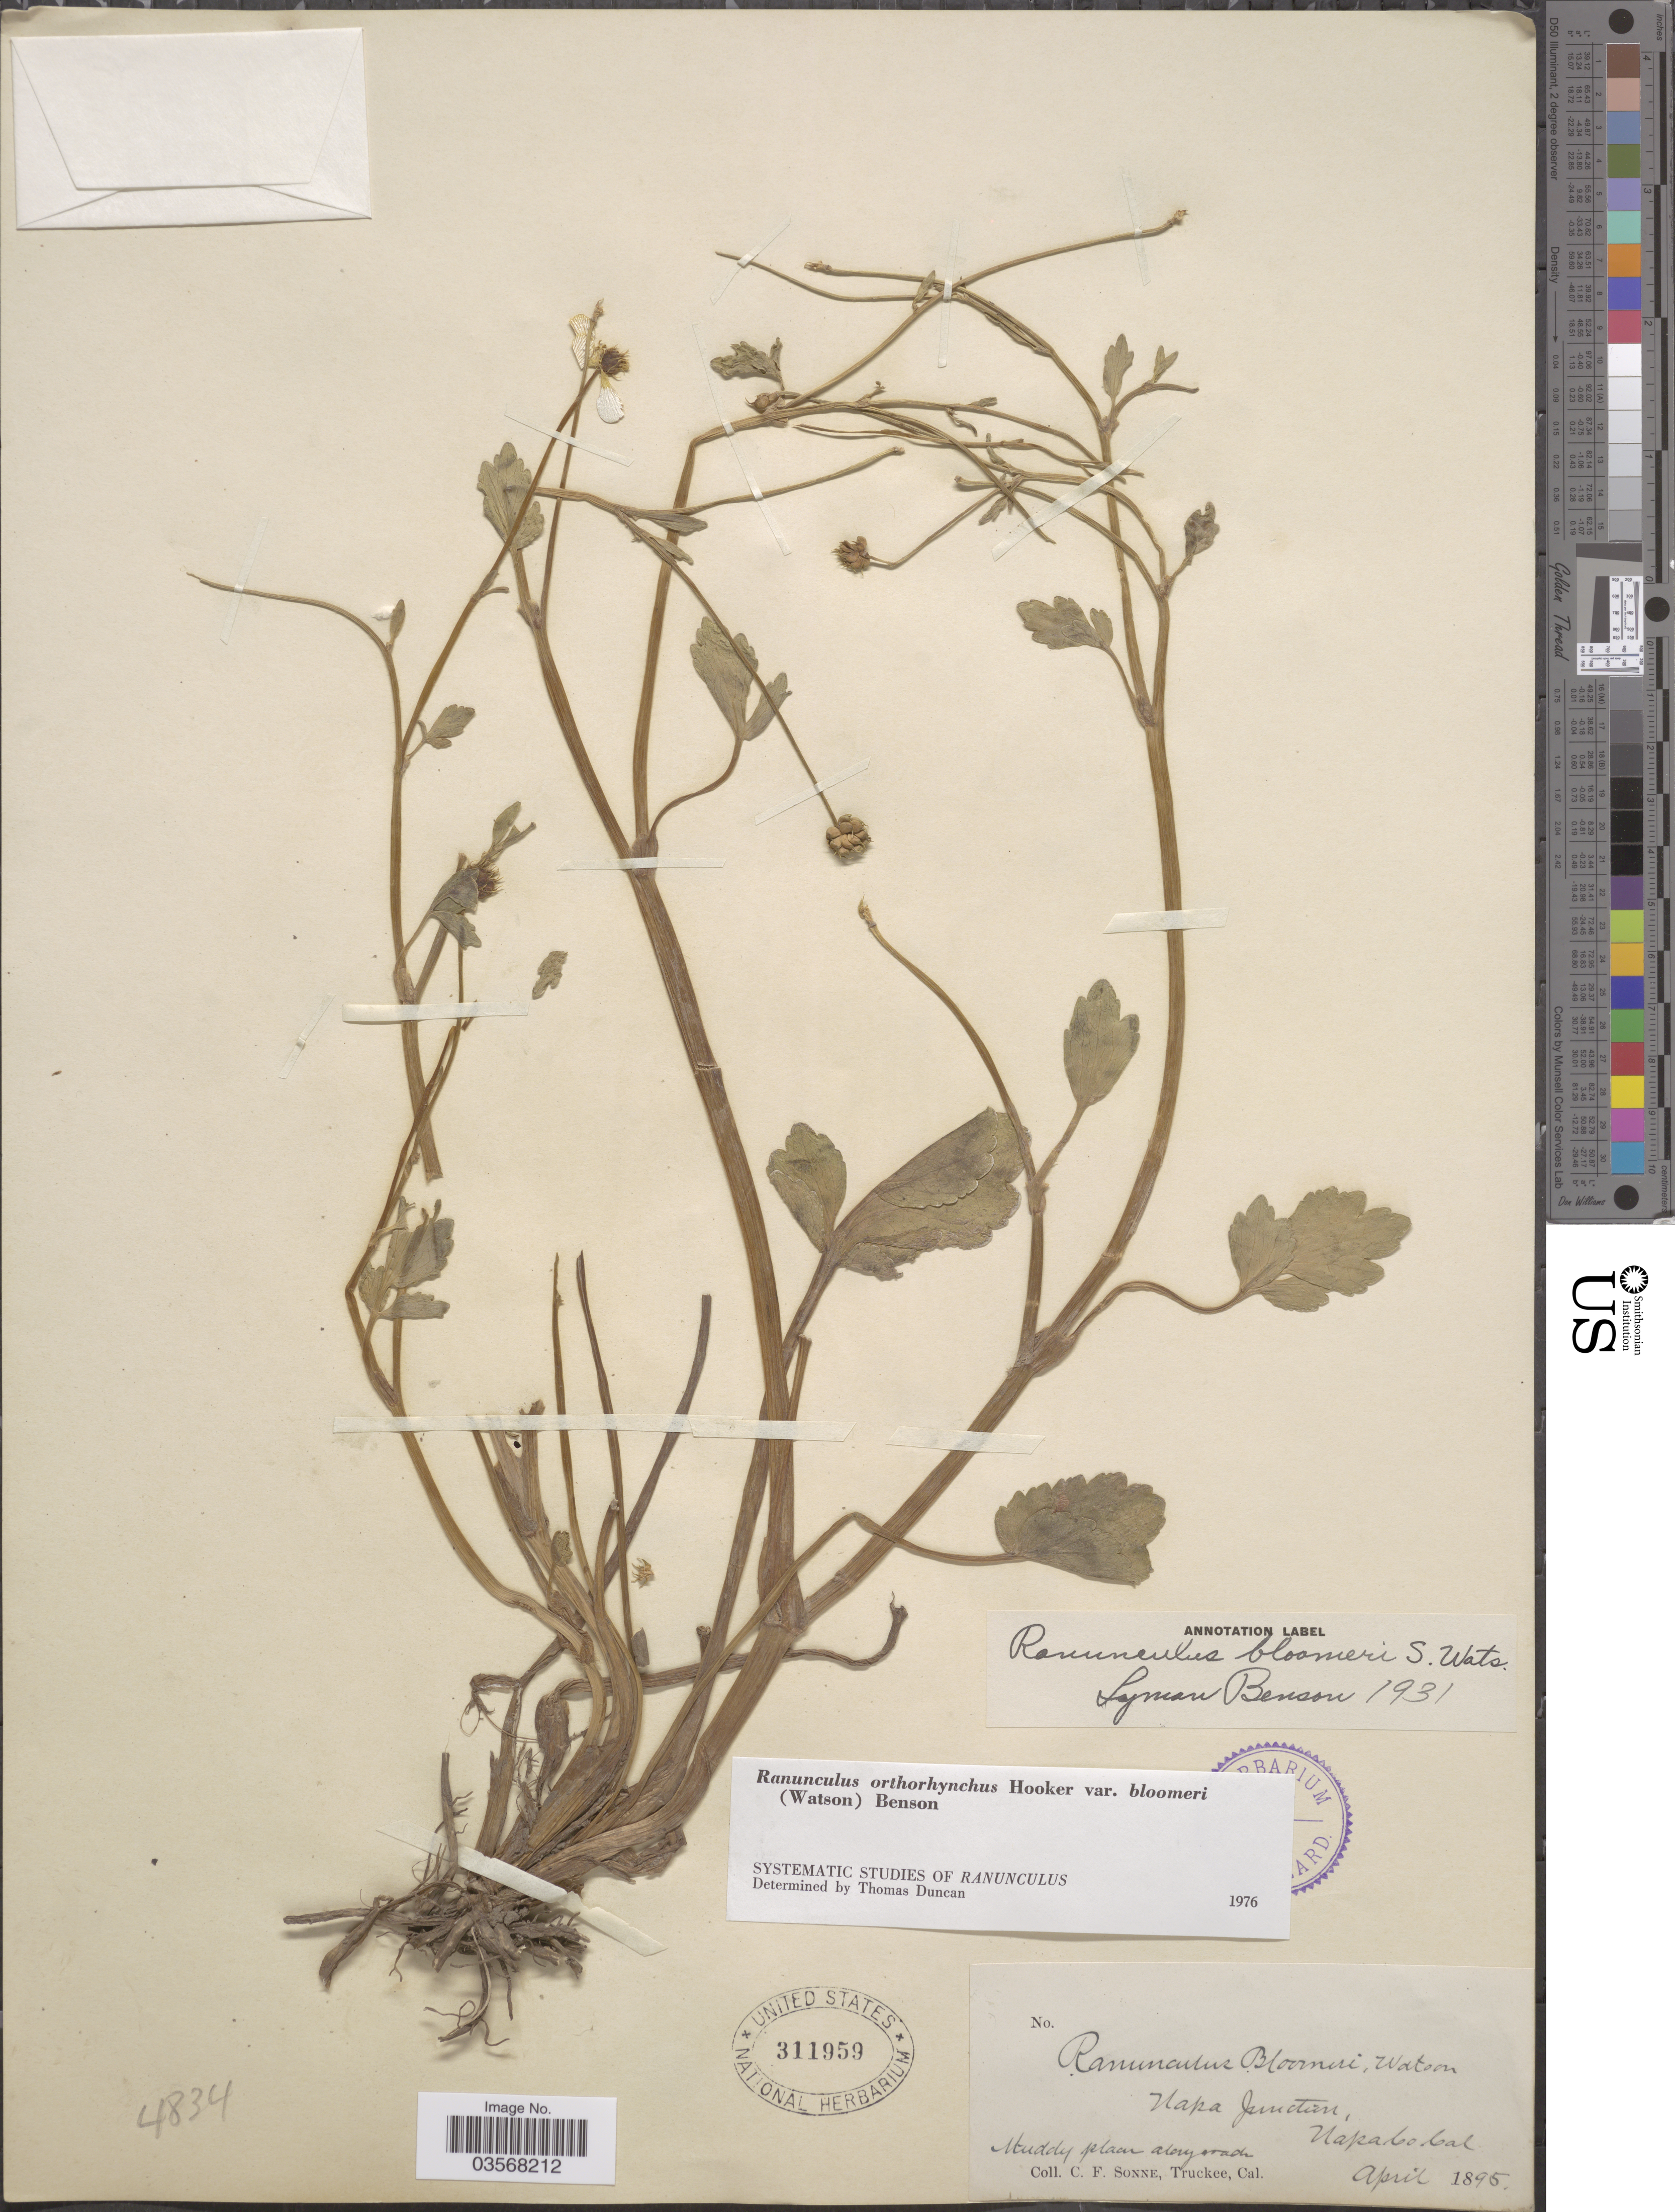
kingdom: Plantae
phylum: Tracheophyta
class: Magnoliopsida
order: Ranunculales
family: Ranunculaceae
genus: Ranunculus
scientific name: Ranunculus orthorhynchus var. bloomeri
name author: (S. Watson) L.D. Benson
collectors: C. Sonne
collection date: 1895-04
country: United States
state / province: California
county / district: Napa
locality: Napa Junction, Napa Co.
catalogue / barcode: US 311959